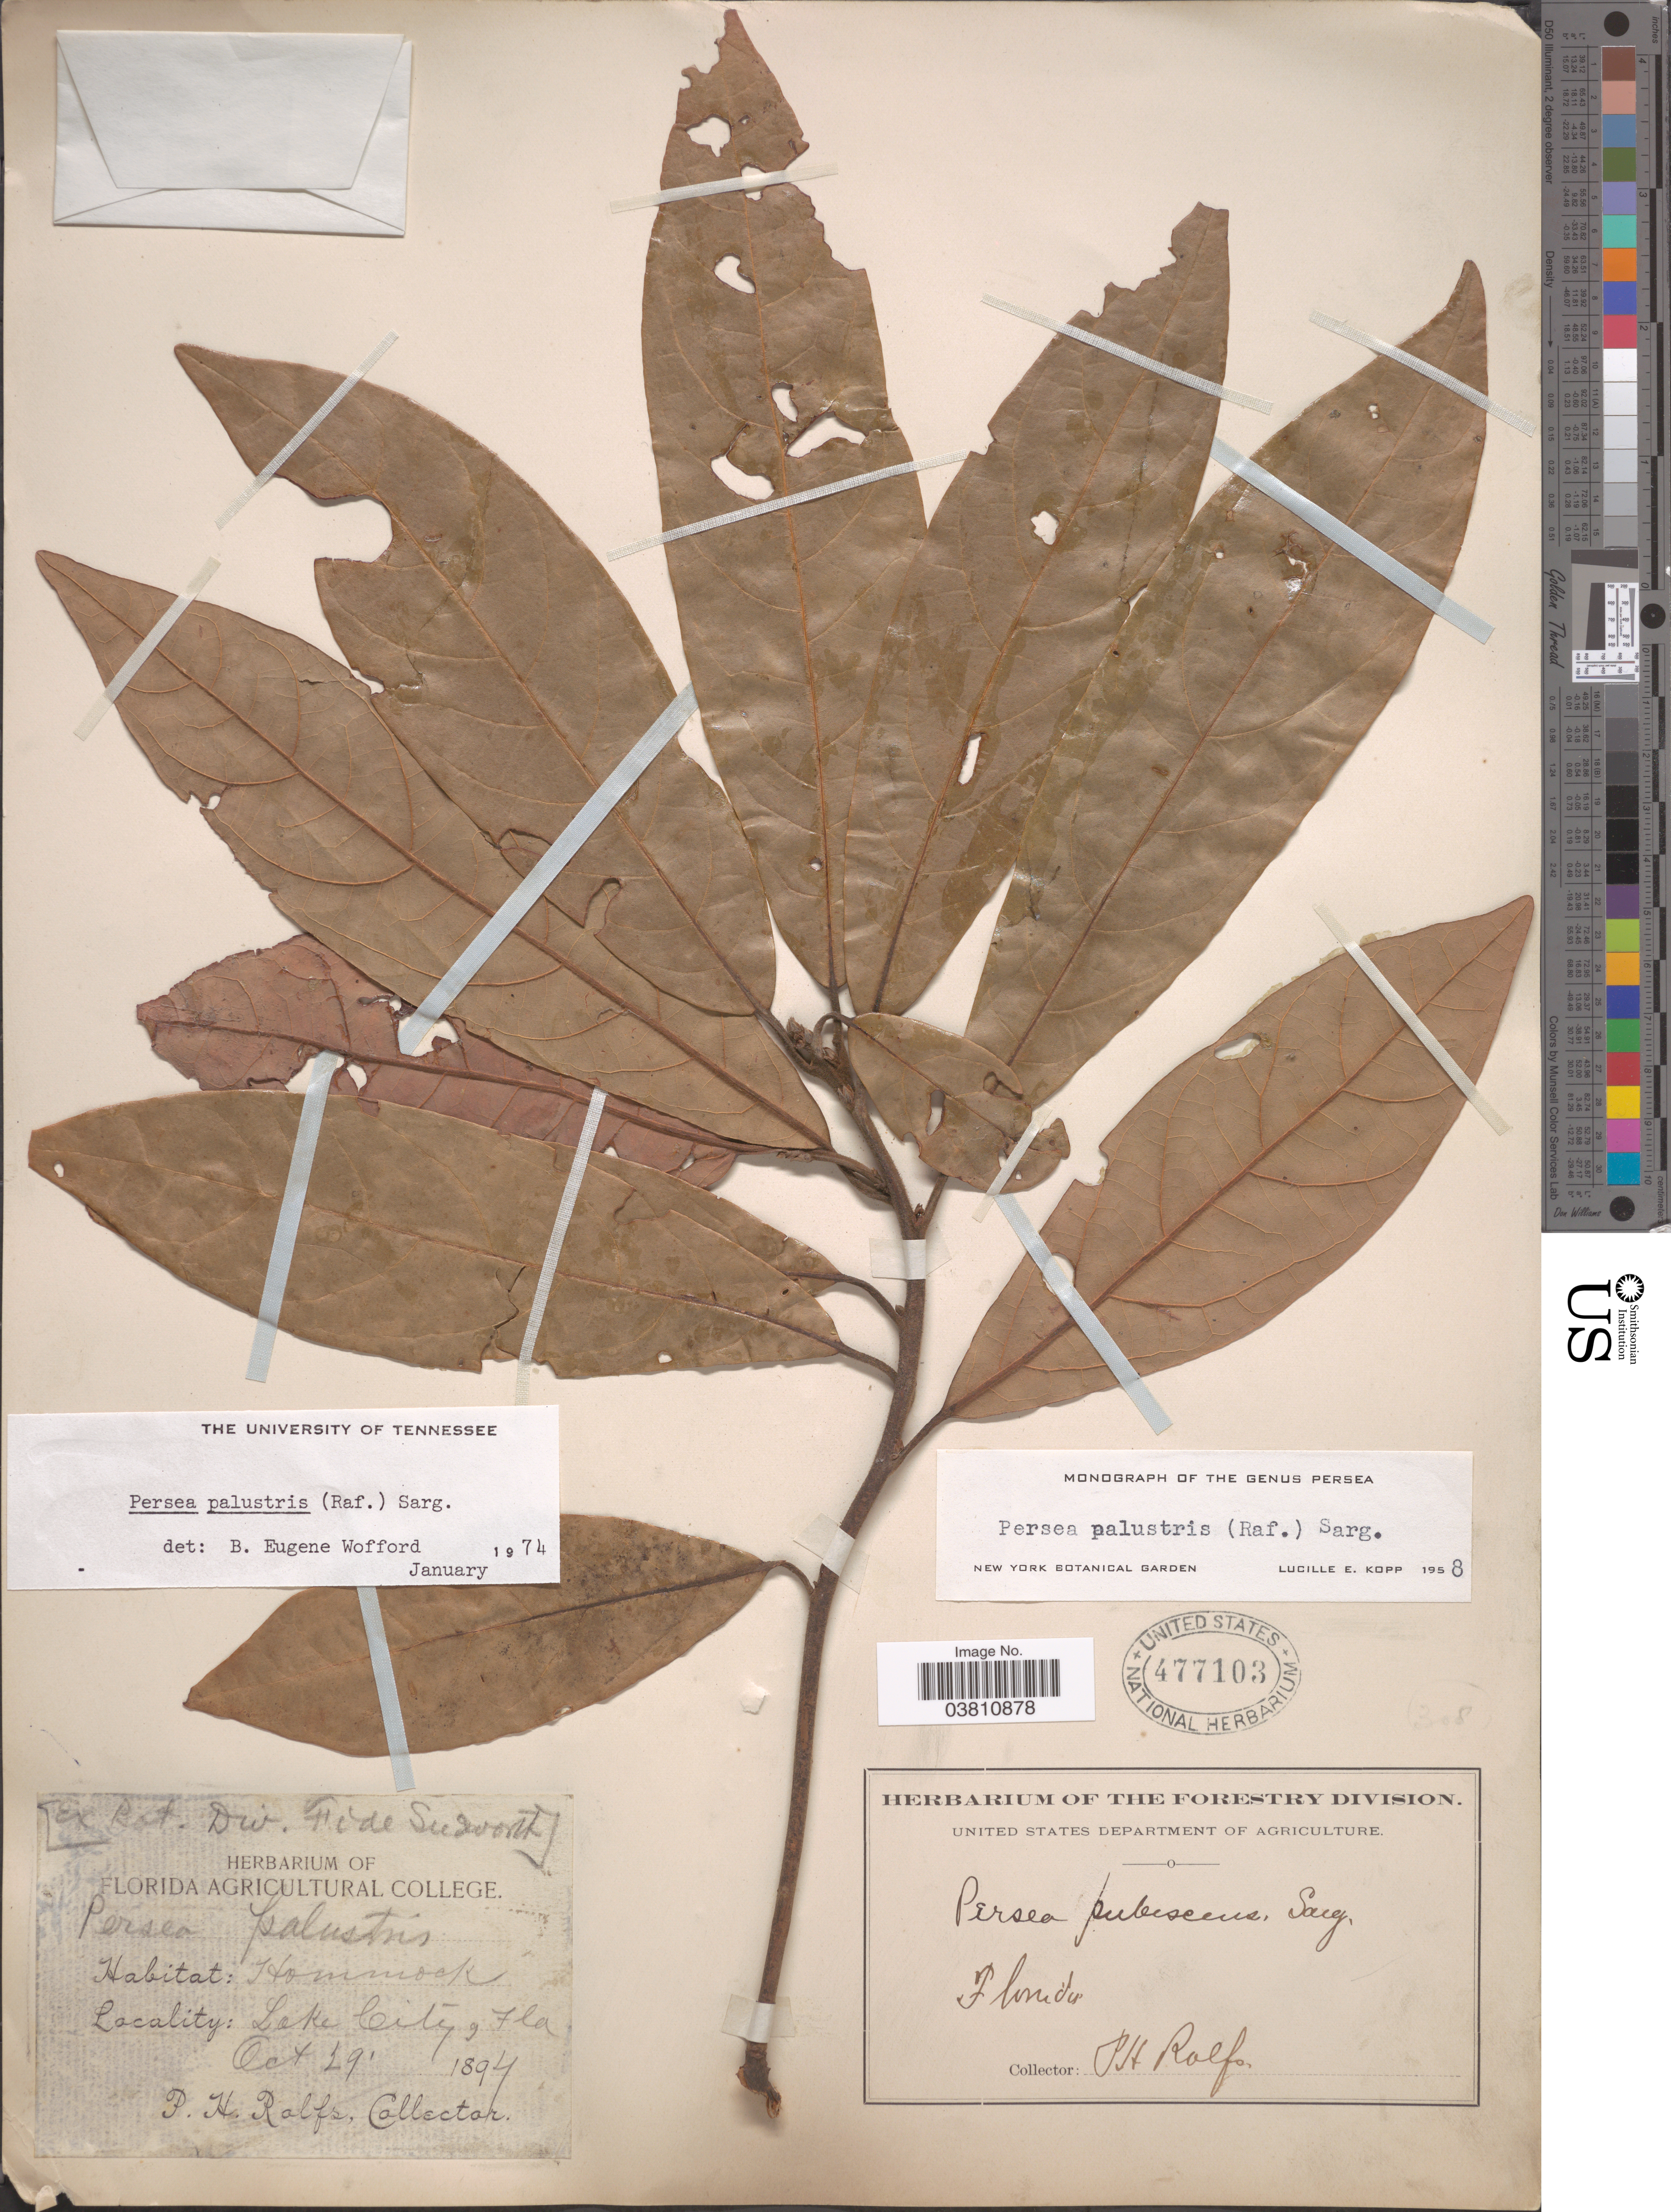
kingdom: Plantae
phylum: Tracheophyta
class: Magnoliopsida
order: Laurales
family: Lauraceae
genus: Persea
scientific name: Persea palustris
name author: (Raf.) Sarg.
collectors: P. Ralfs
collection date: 1894-10-29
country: United States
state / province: Florida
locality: Lake City.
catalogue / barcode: US 477103